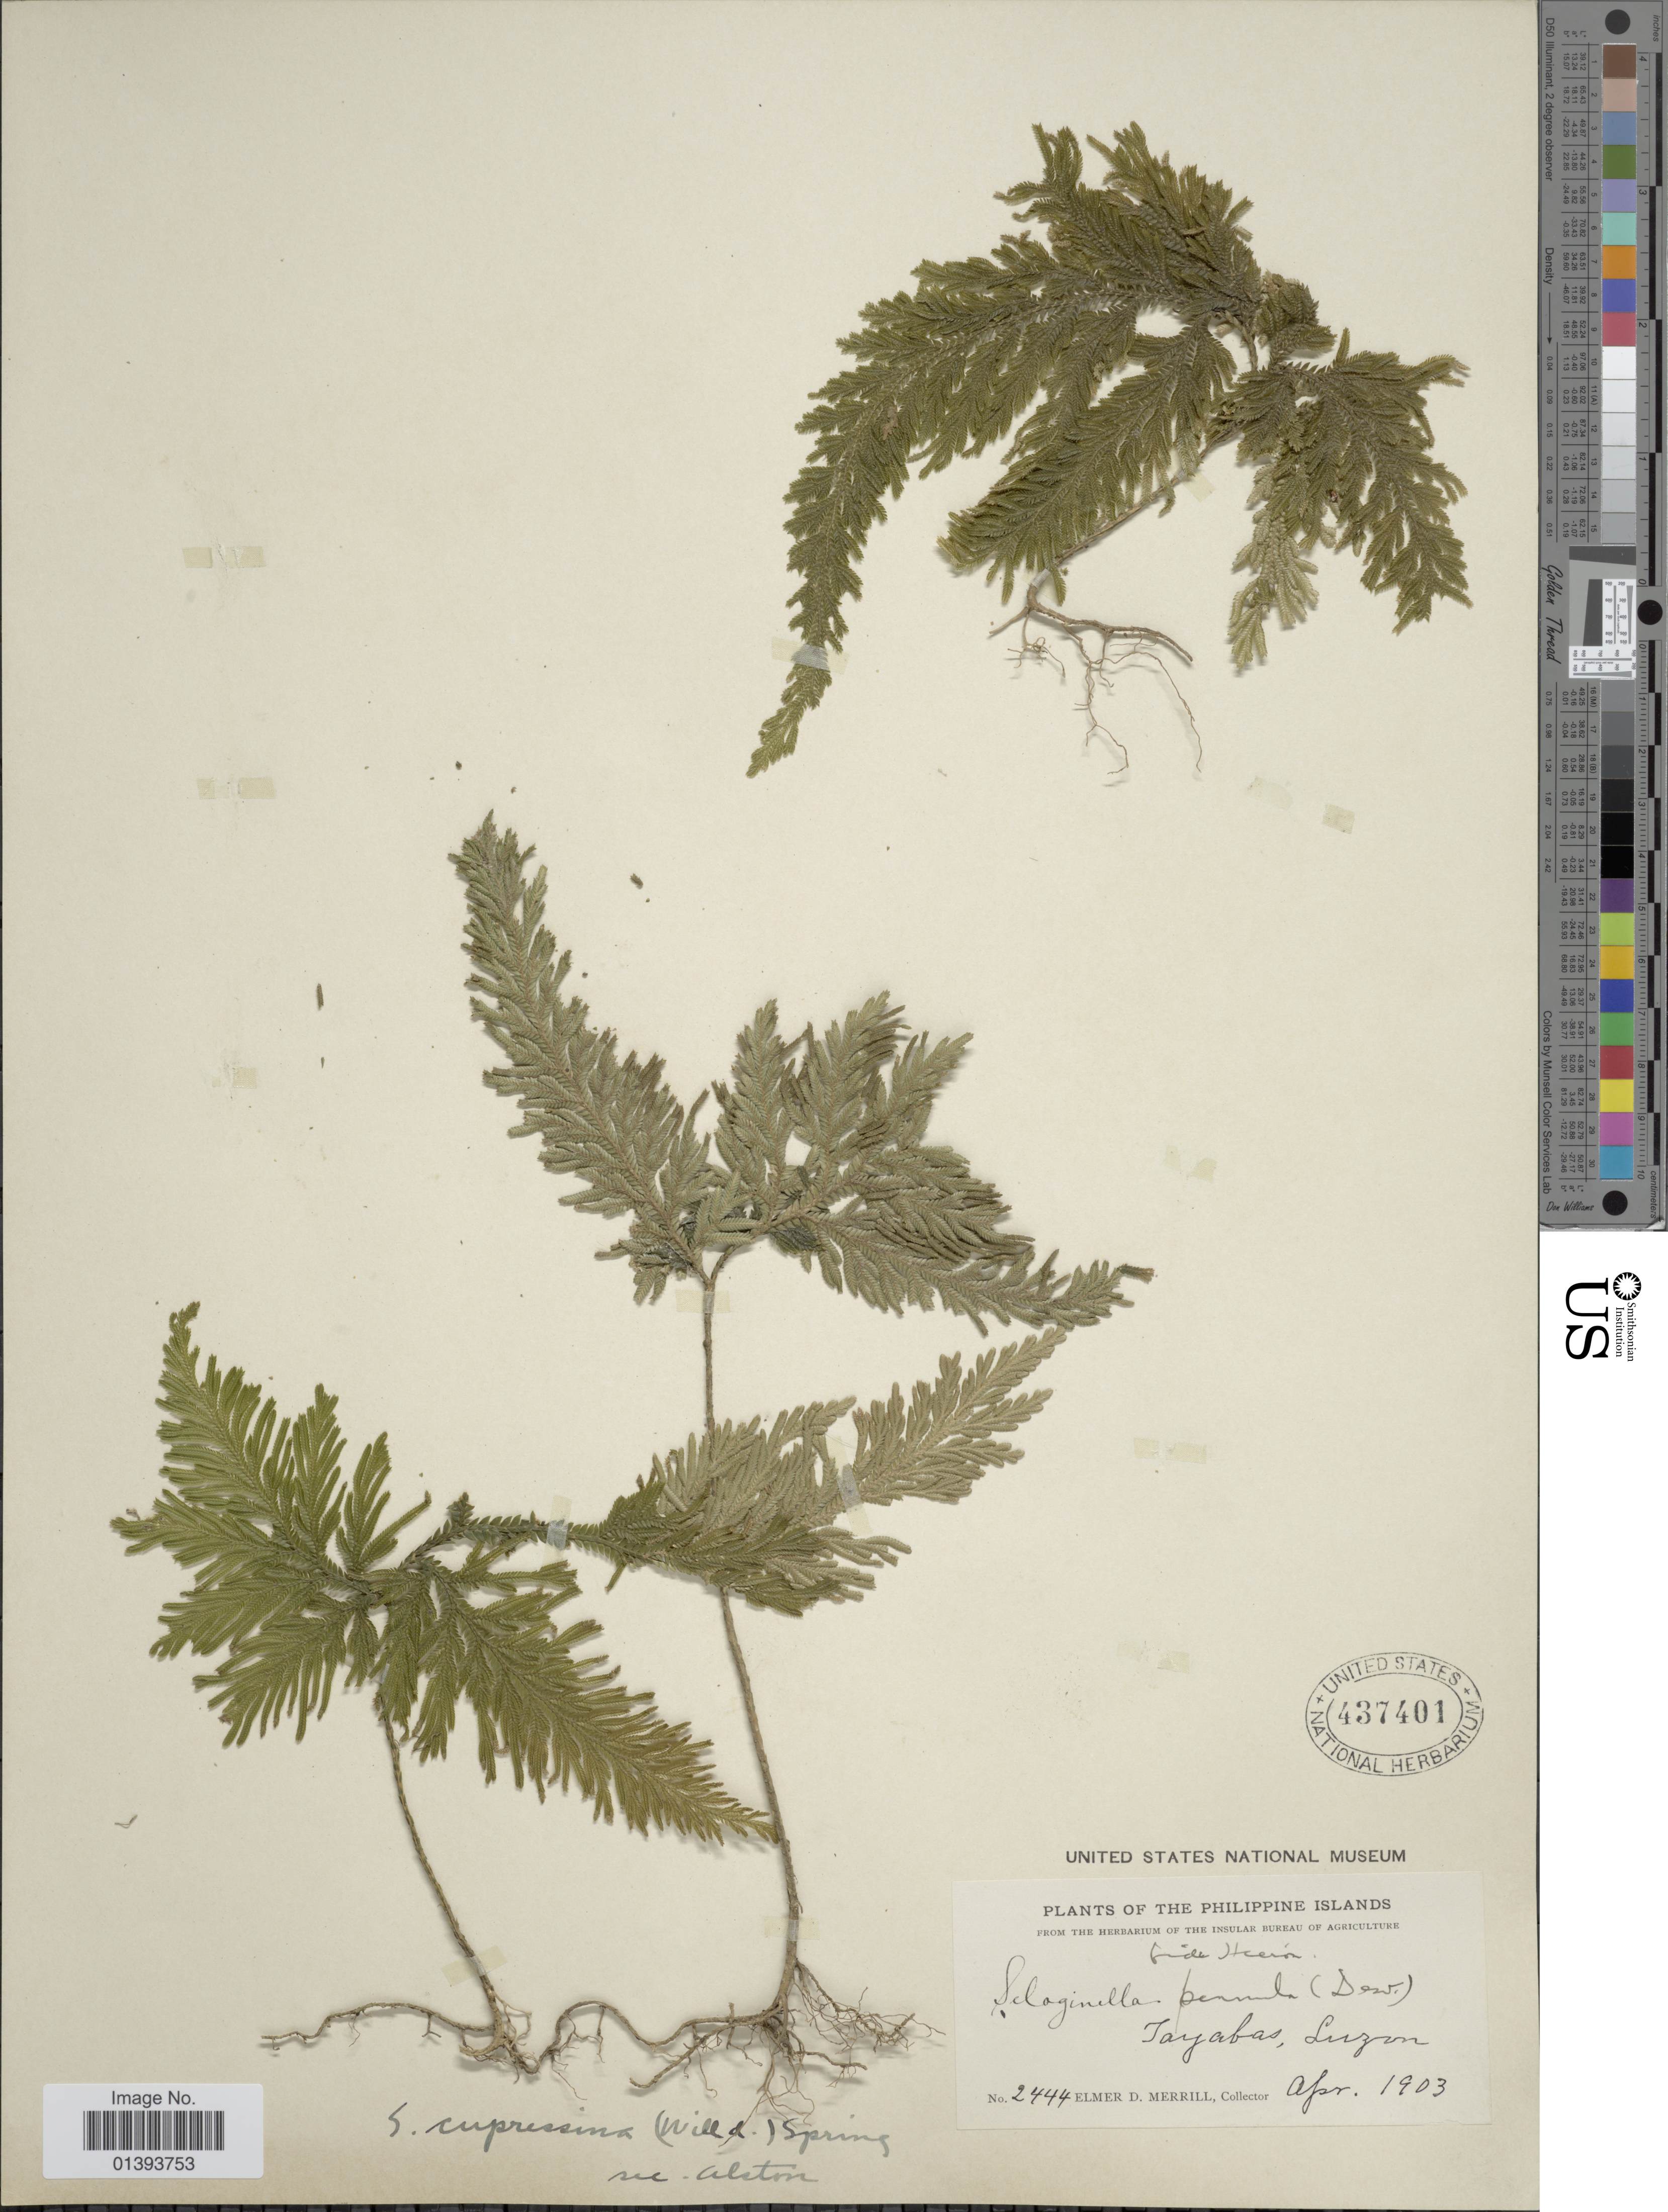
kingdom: Plantae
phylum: Tracheophyta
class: Lycopodiopsida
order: Selaginellales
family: Selaginellaceae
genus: Selaginella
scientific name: Selaginella cupressina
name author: (Willd.) Spring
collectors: E. D. Merrill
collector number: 2444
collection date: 1903-04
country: Philippines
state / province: Central Luzon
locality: Tayabas, Luzon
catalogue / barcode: US 437401